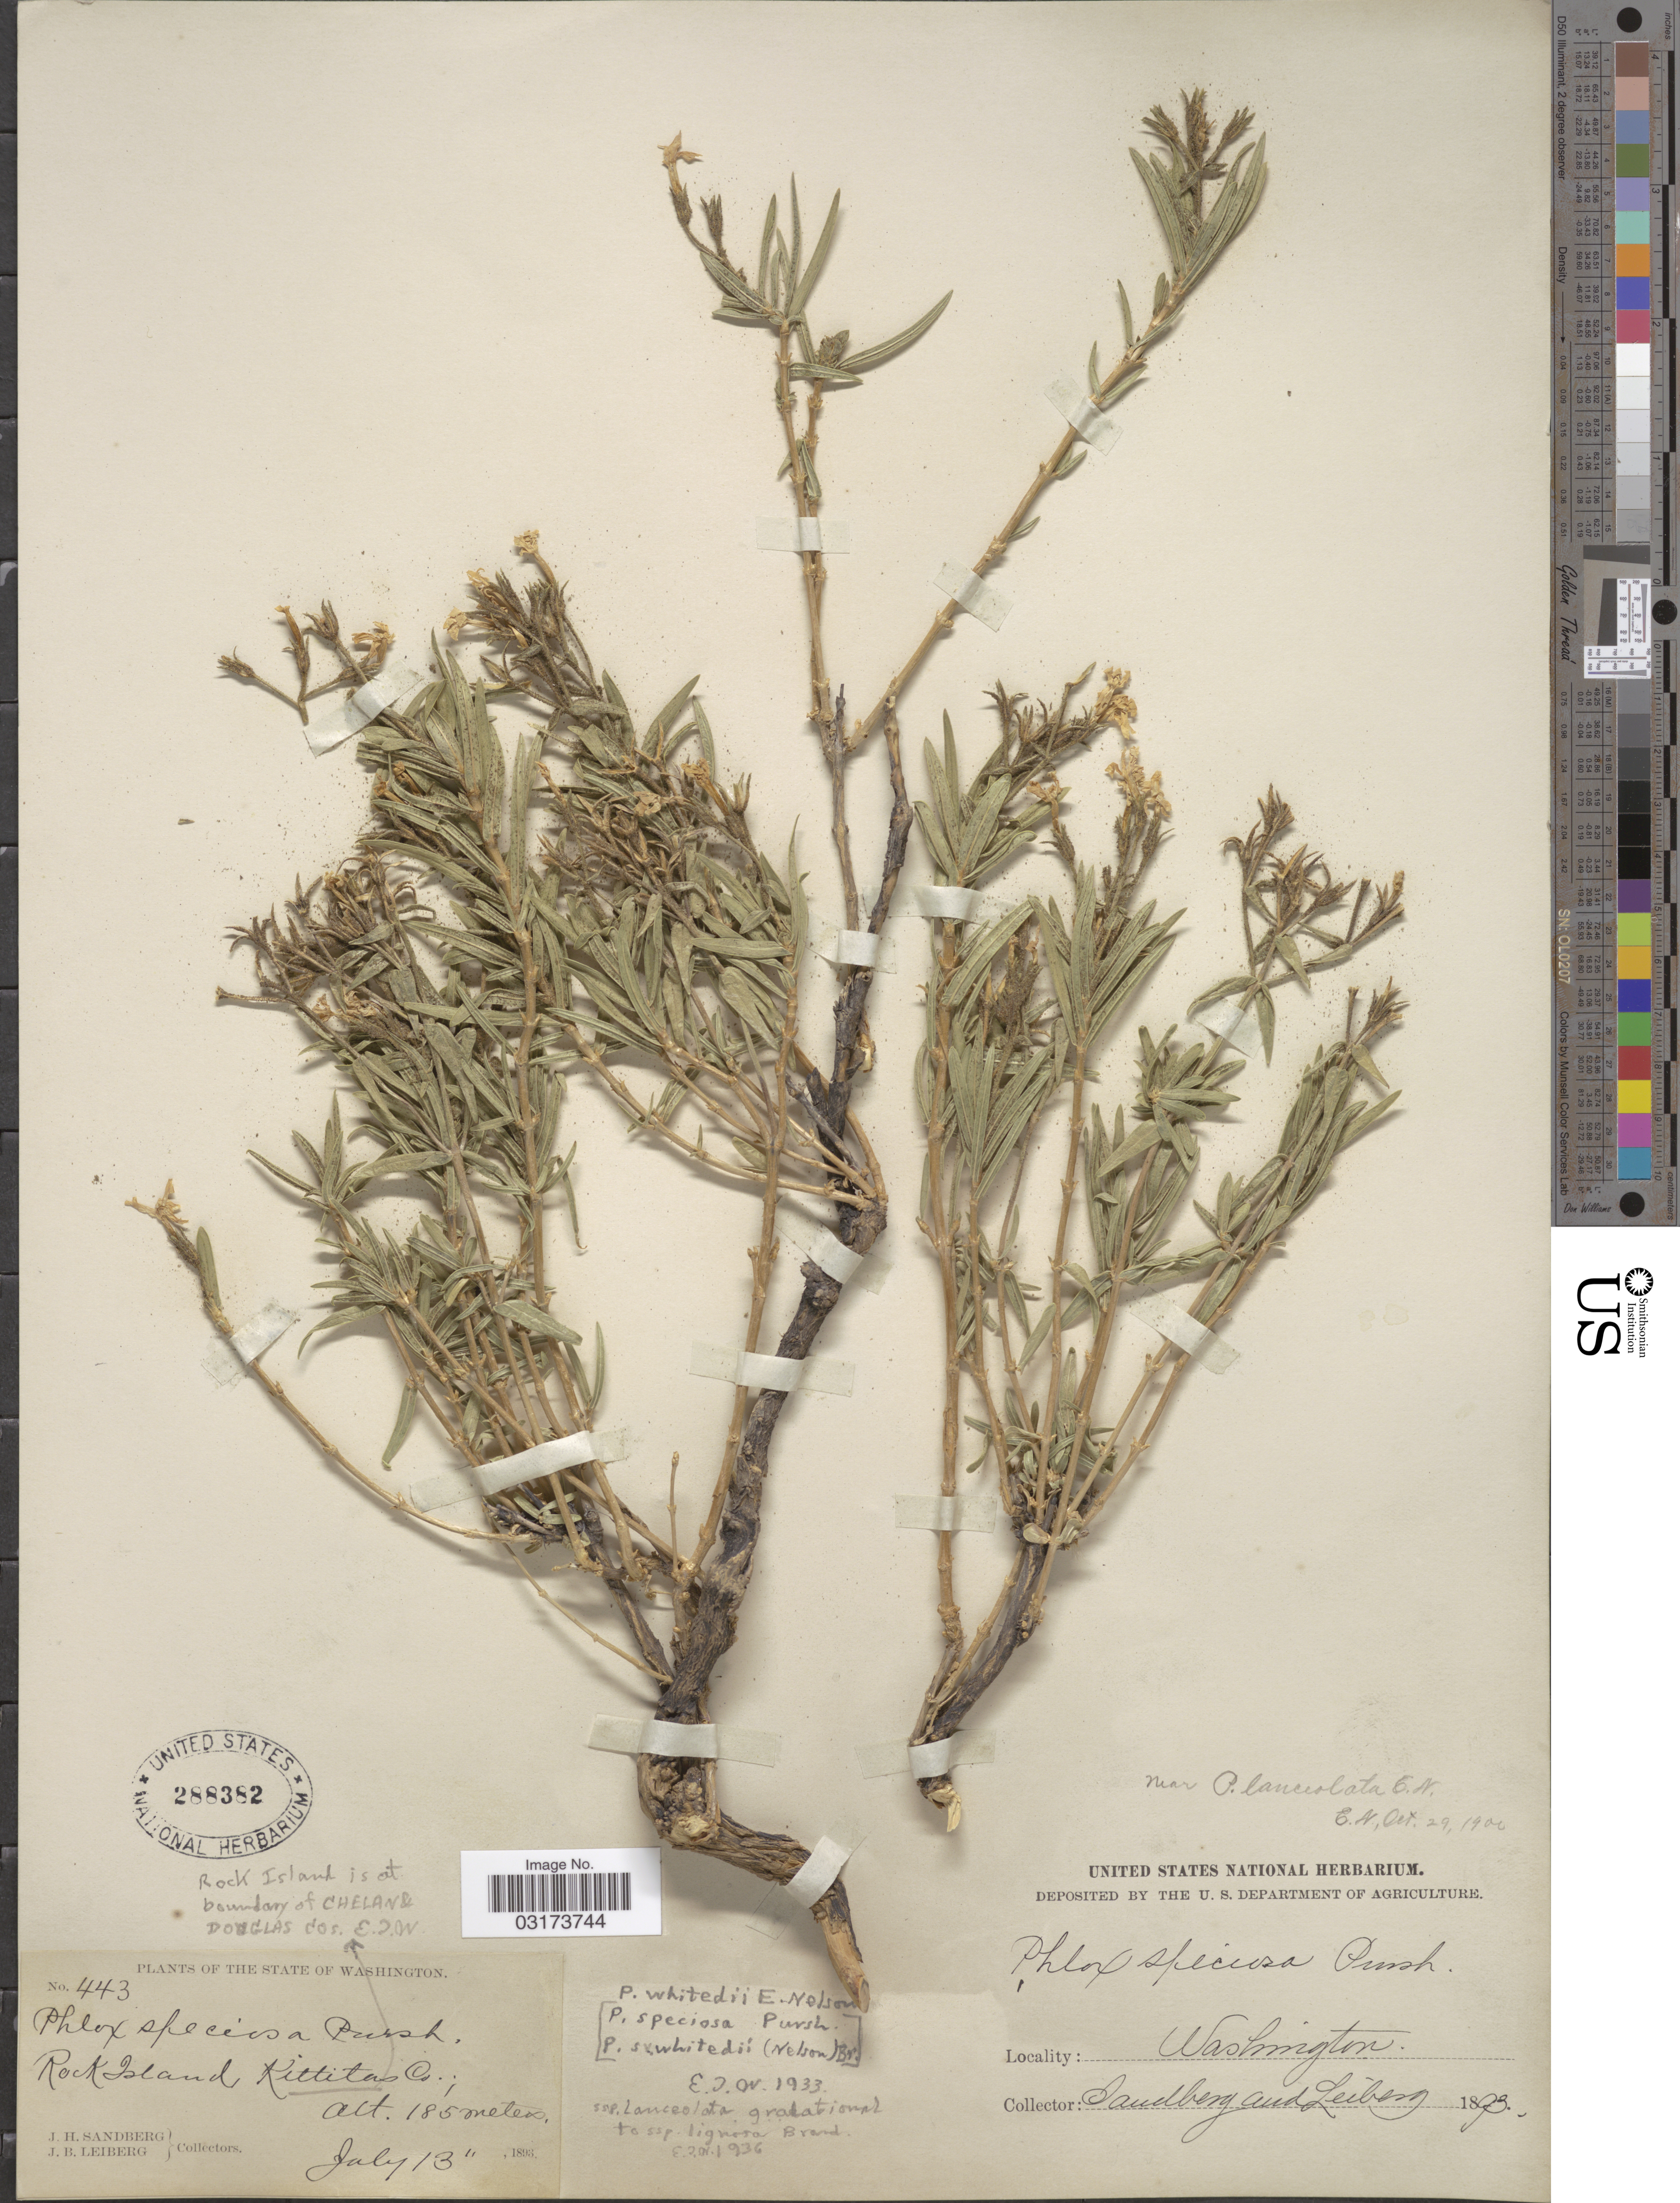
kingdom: Plantae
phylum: Tracheophyta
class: Magnoliopsida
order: Ericales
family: Polemoniaceae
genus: Phlox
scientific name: Phlox speciosa subsp. lanceolata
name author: (E.E. Nelson) Wherry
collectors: J. H. Sandberg & J. B. Leiberg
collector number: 443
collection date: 1893-07-13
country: United States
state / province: Washington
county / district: Douglas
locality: Rock Island. Rock Island is at boundary of Chelan & Douglas Cos.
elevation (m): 185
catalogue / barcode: US 288382